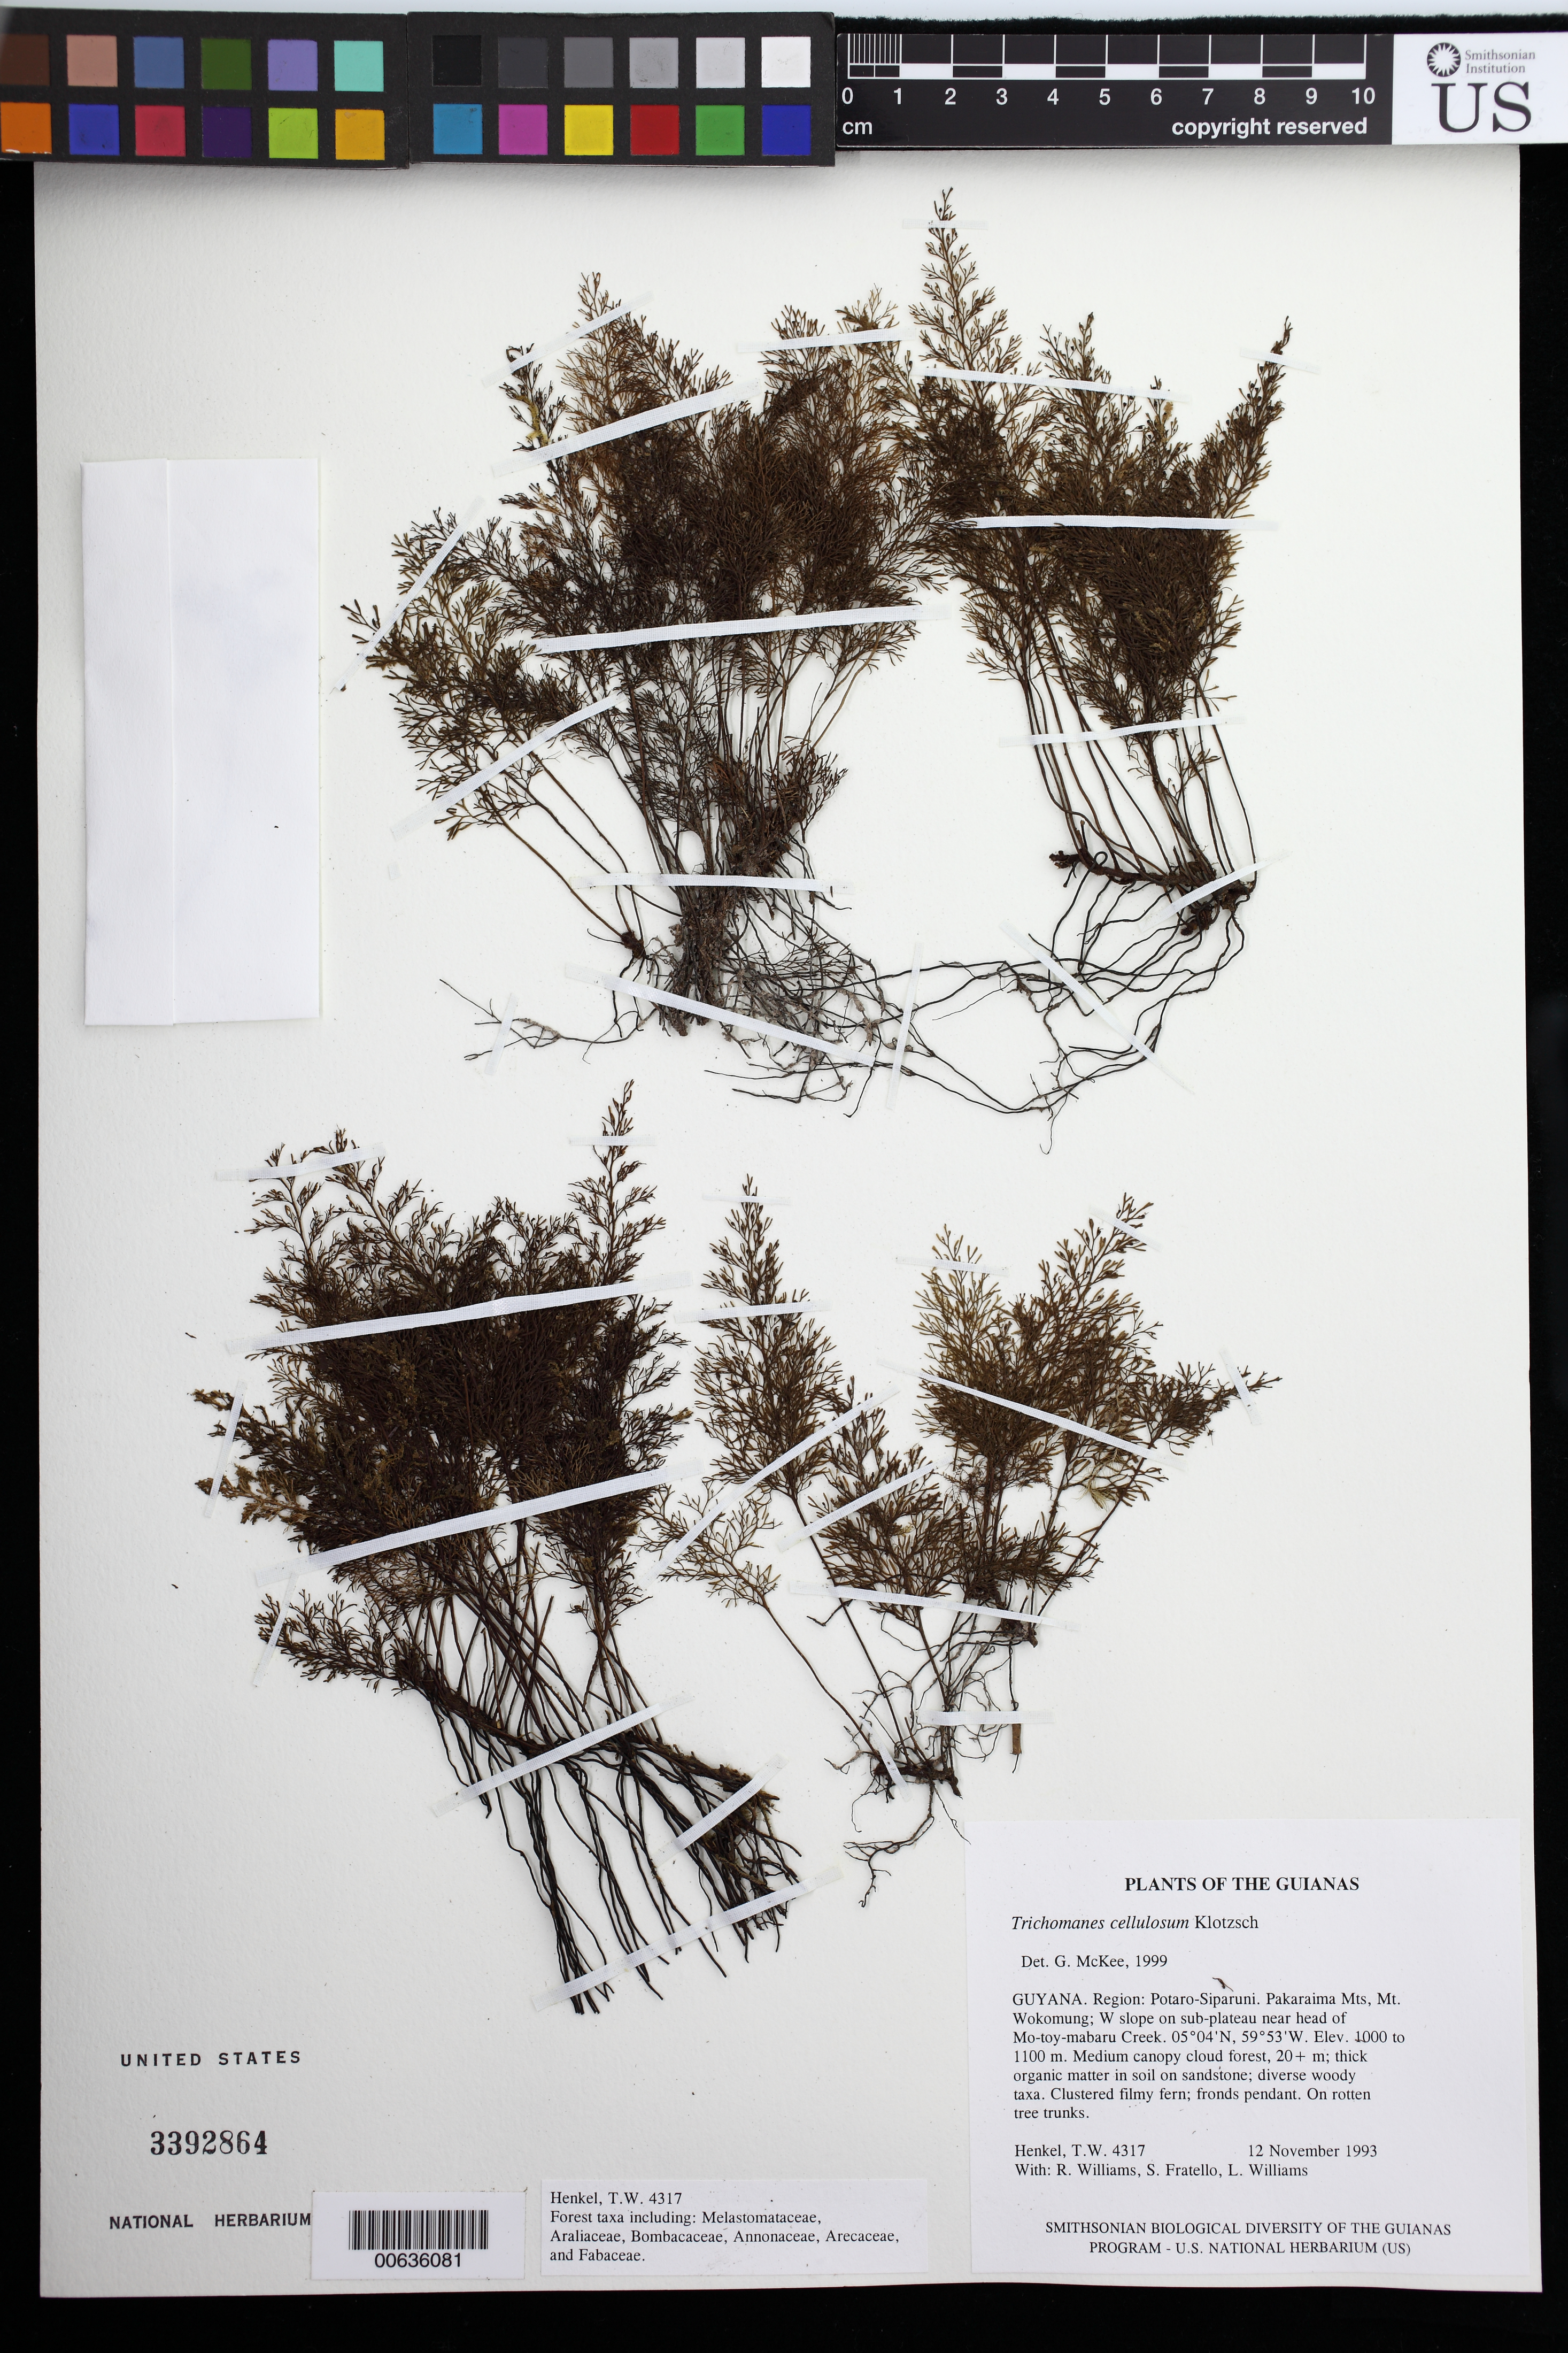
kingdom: Plantae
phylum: Tracheophyta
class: Polypodiopsida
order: Hymenophyllales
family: Hymenophyllaceae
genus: Abrodictyum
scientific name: Abrodictyum cellulosum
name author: (Klotzsch) Ebihara & Dubuisson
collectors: T. Henkel, R. Williams, S. Fratello & L. Williams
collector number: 4317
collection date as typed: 12 November 1993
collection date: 1993-11-12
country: Guyana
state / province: Potaro-Siparuni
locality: Pakaraima Mts, Mt. Wokomung; W slope on sub-plateau near head of Mo-toy-mabaru Creek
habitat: Medium canopy cloud forest, 20+ m; thick organic matter in soil on sandstone; diverse woody taxa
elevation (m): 1000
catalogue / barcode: US 3392864